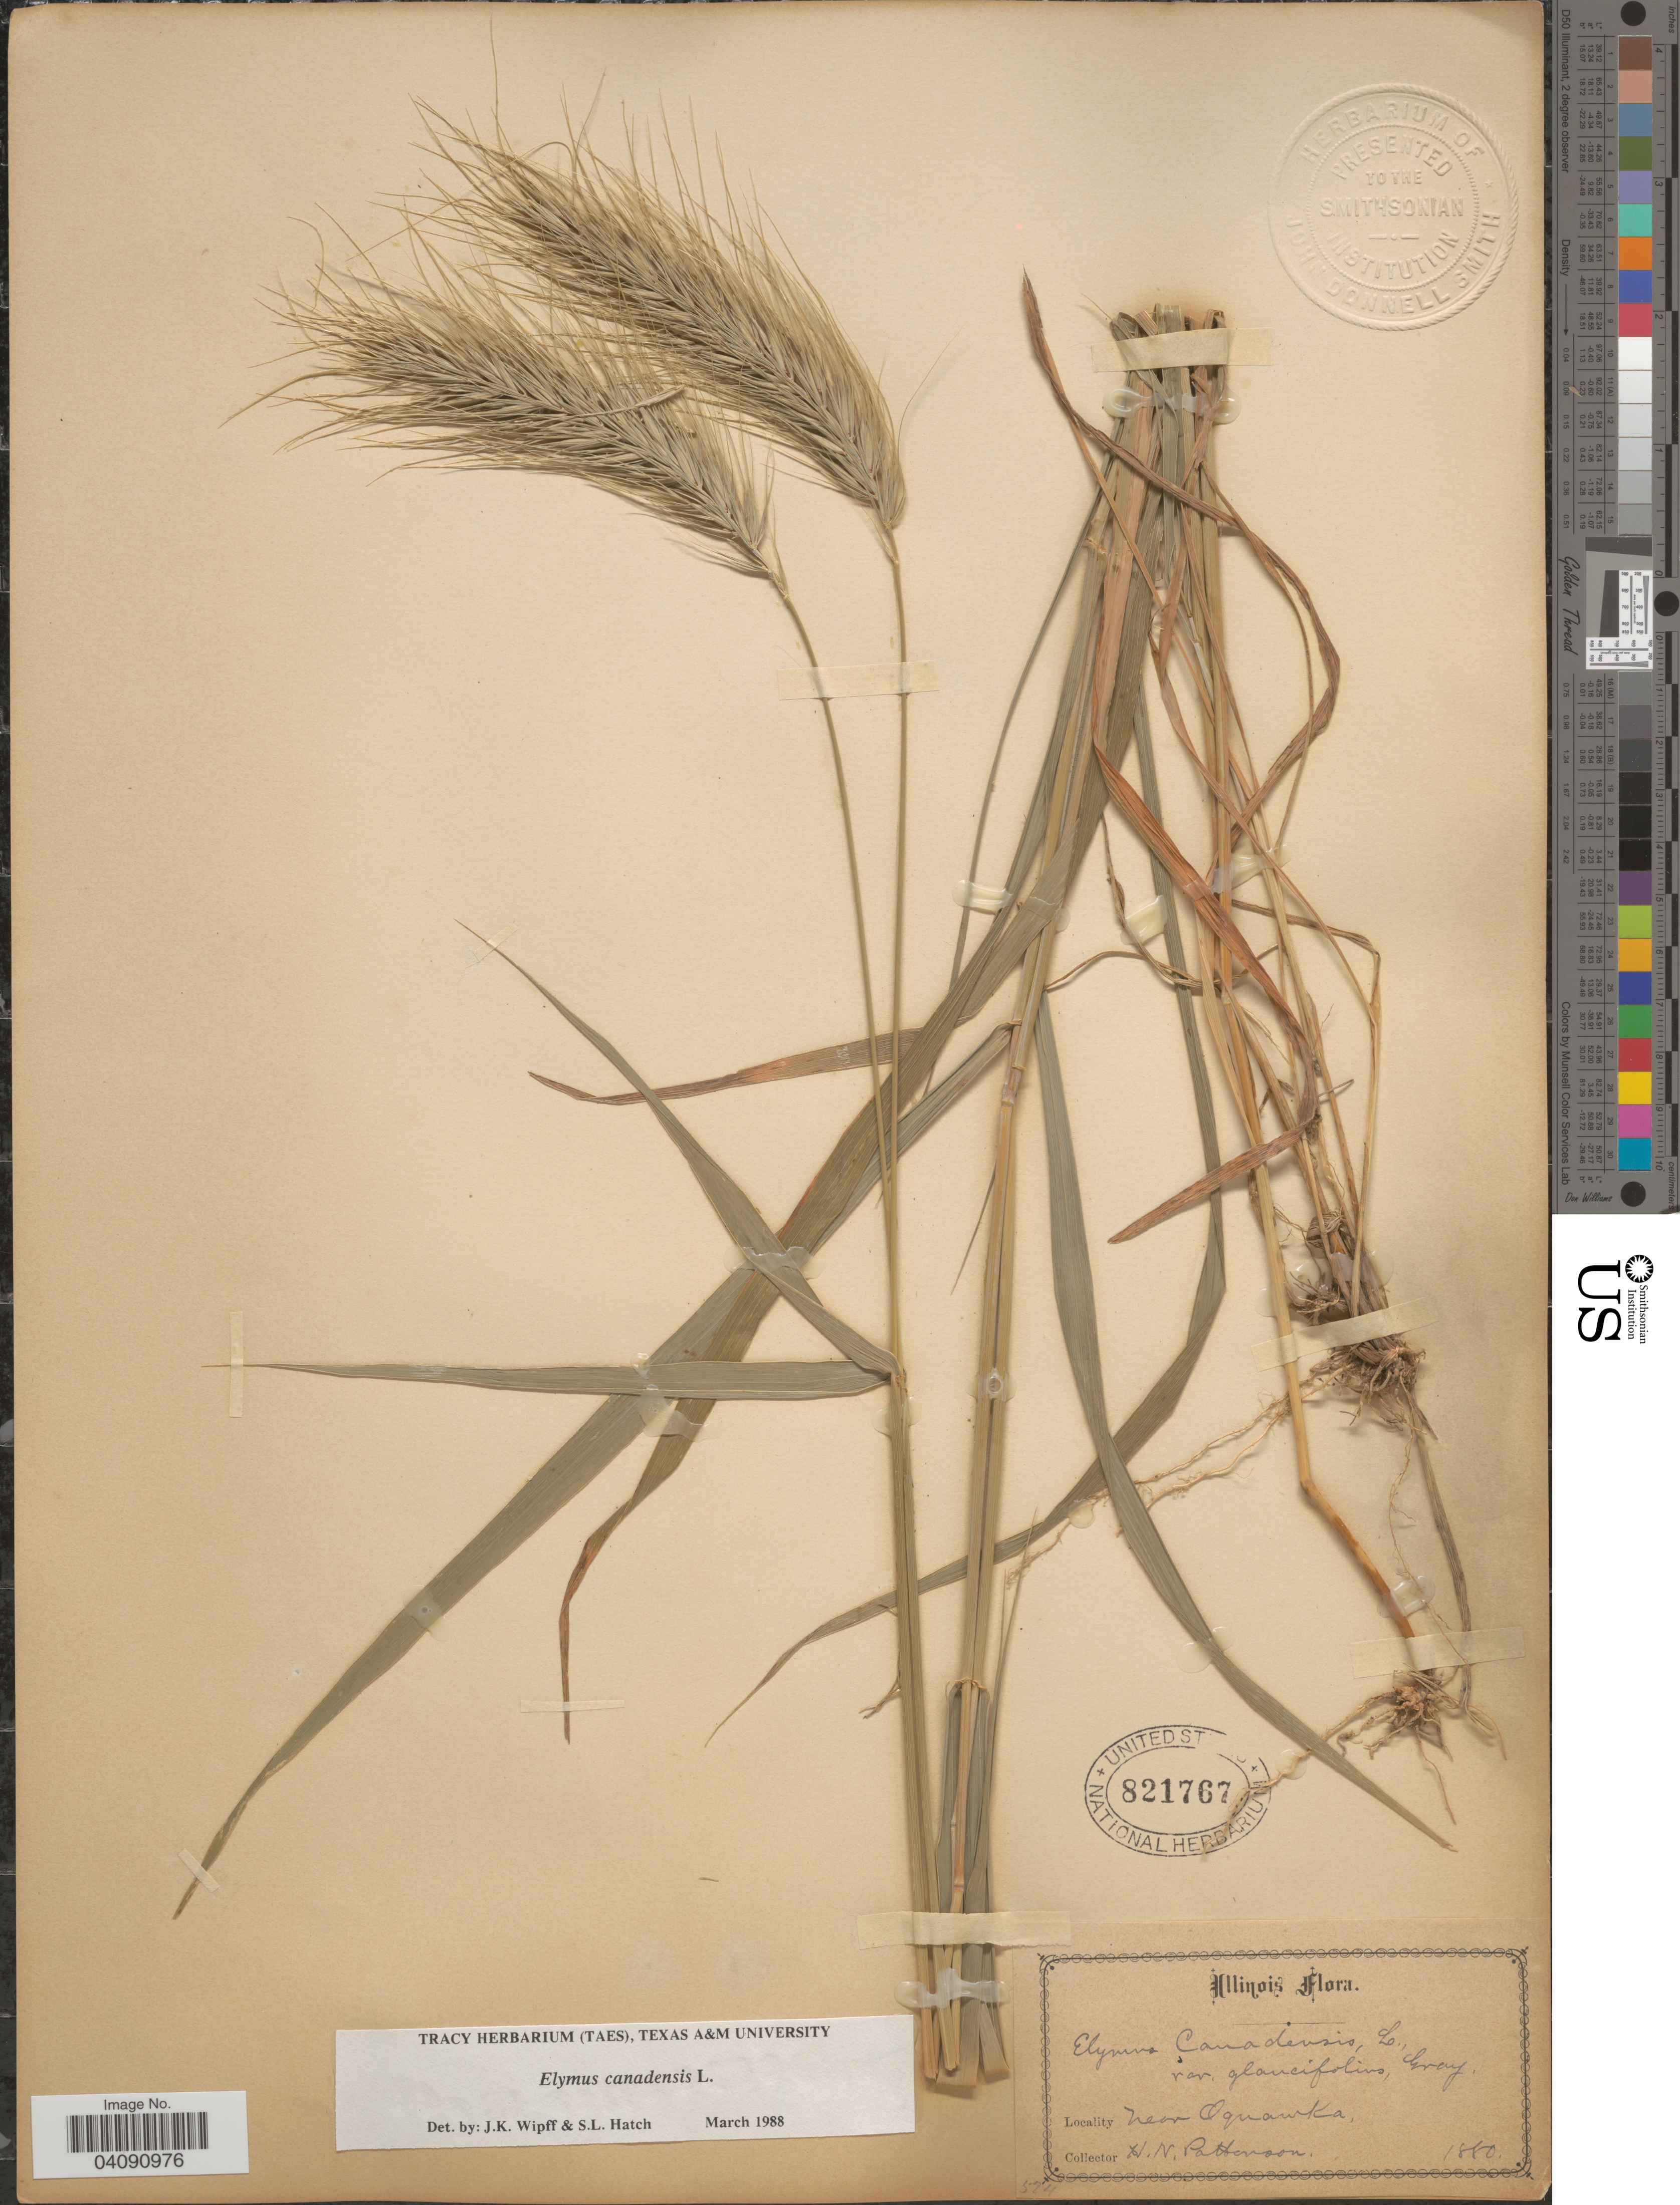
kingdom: Plantae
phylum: Tracheophyta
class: Liliopsida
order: Poales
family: Poaceae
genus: Elymus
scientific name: Elymus canadensis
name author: L.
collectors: H. N. Patterson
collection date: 1880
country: United States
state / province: Illinois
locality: Near Oquawka.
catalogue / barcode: US 821767